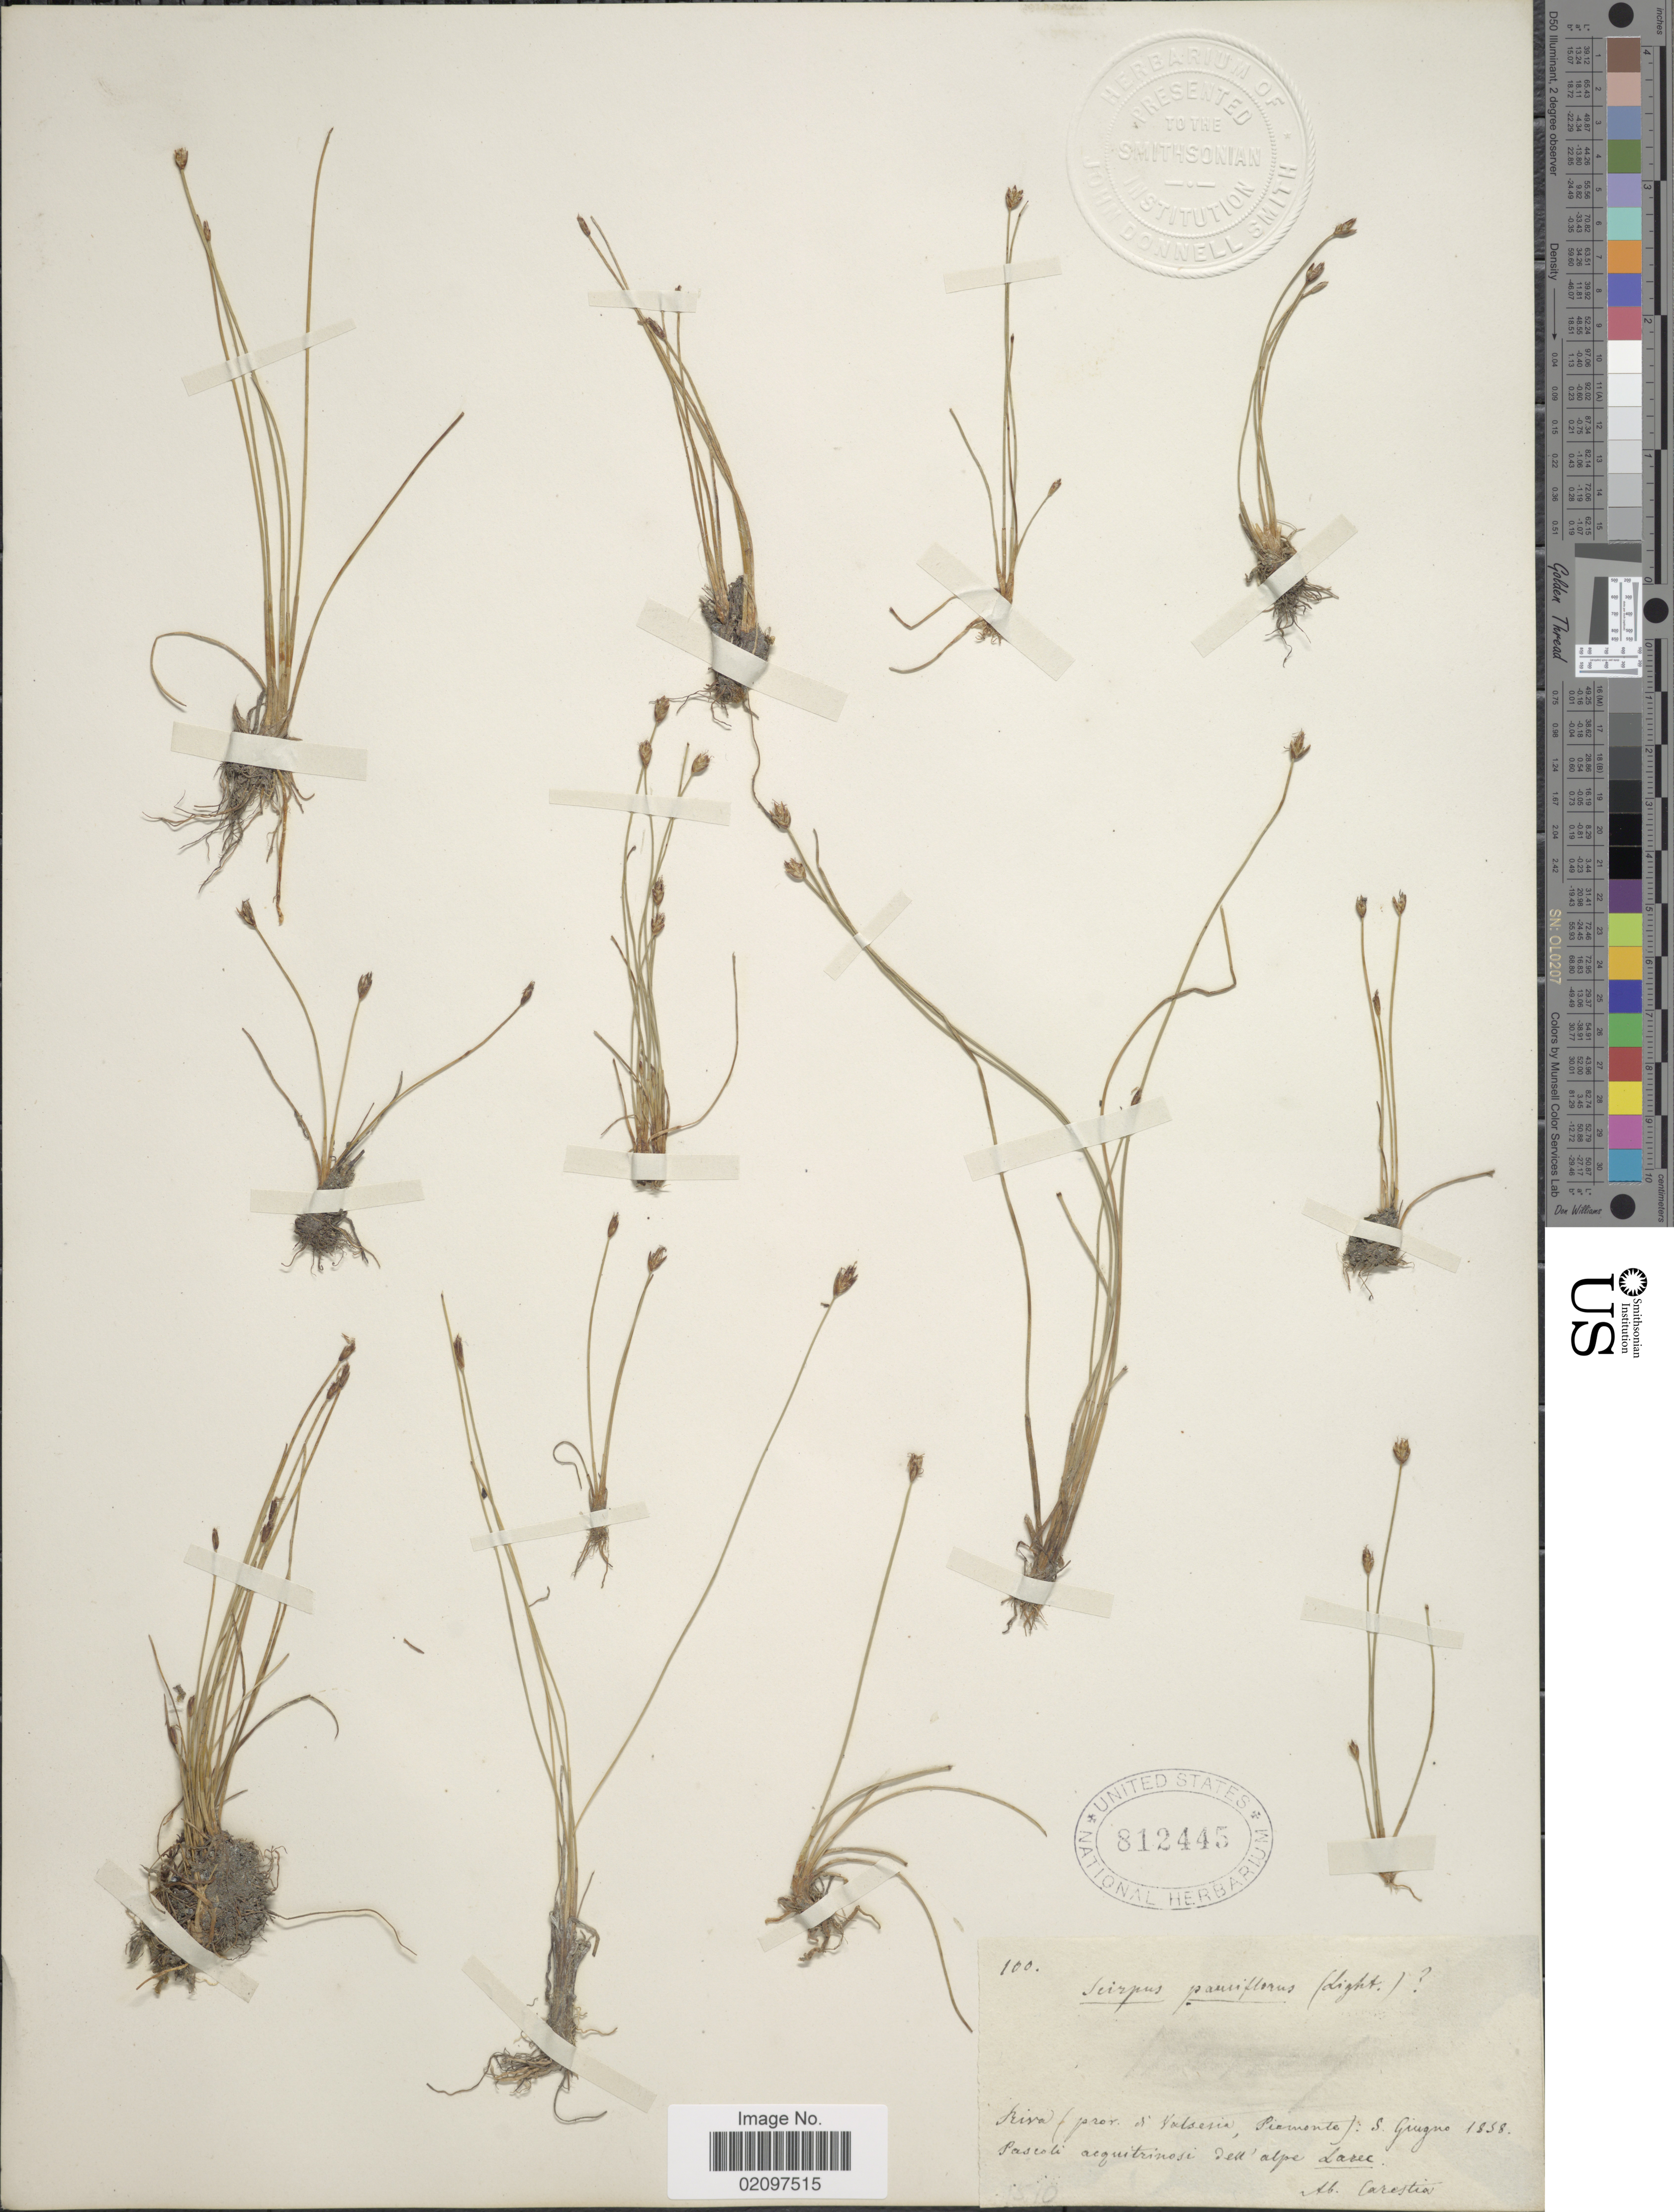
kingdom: Plantae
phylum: Tracheophyta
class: Liliopsida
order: Poales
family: Cyperaceae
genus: Eleocharis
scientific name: Eleocharis quinqueflora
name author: (Hartmann) O. Schwarz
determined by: Strong, Mark T., (BOT), Smithsonian Institution - National Museum of Natural History (UNITED STATES)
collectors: A. Carestia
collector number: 100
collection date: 1838-06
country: Italy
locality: Riva (prov. di Valsesia, Piamonte) [interpreted]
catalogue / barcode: US 812445